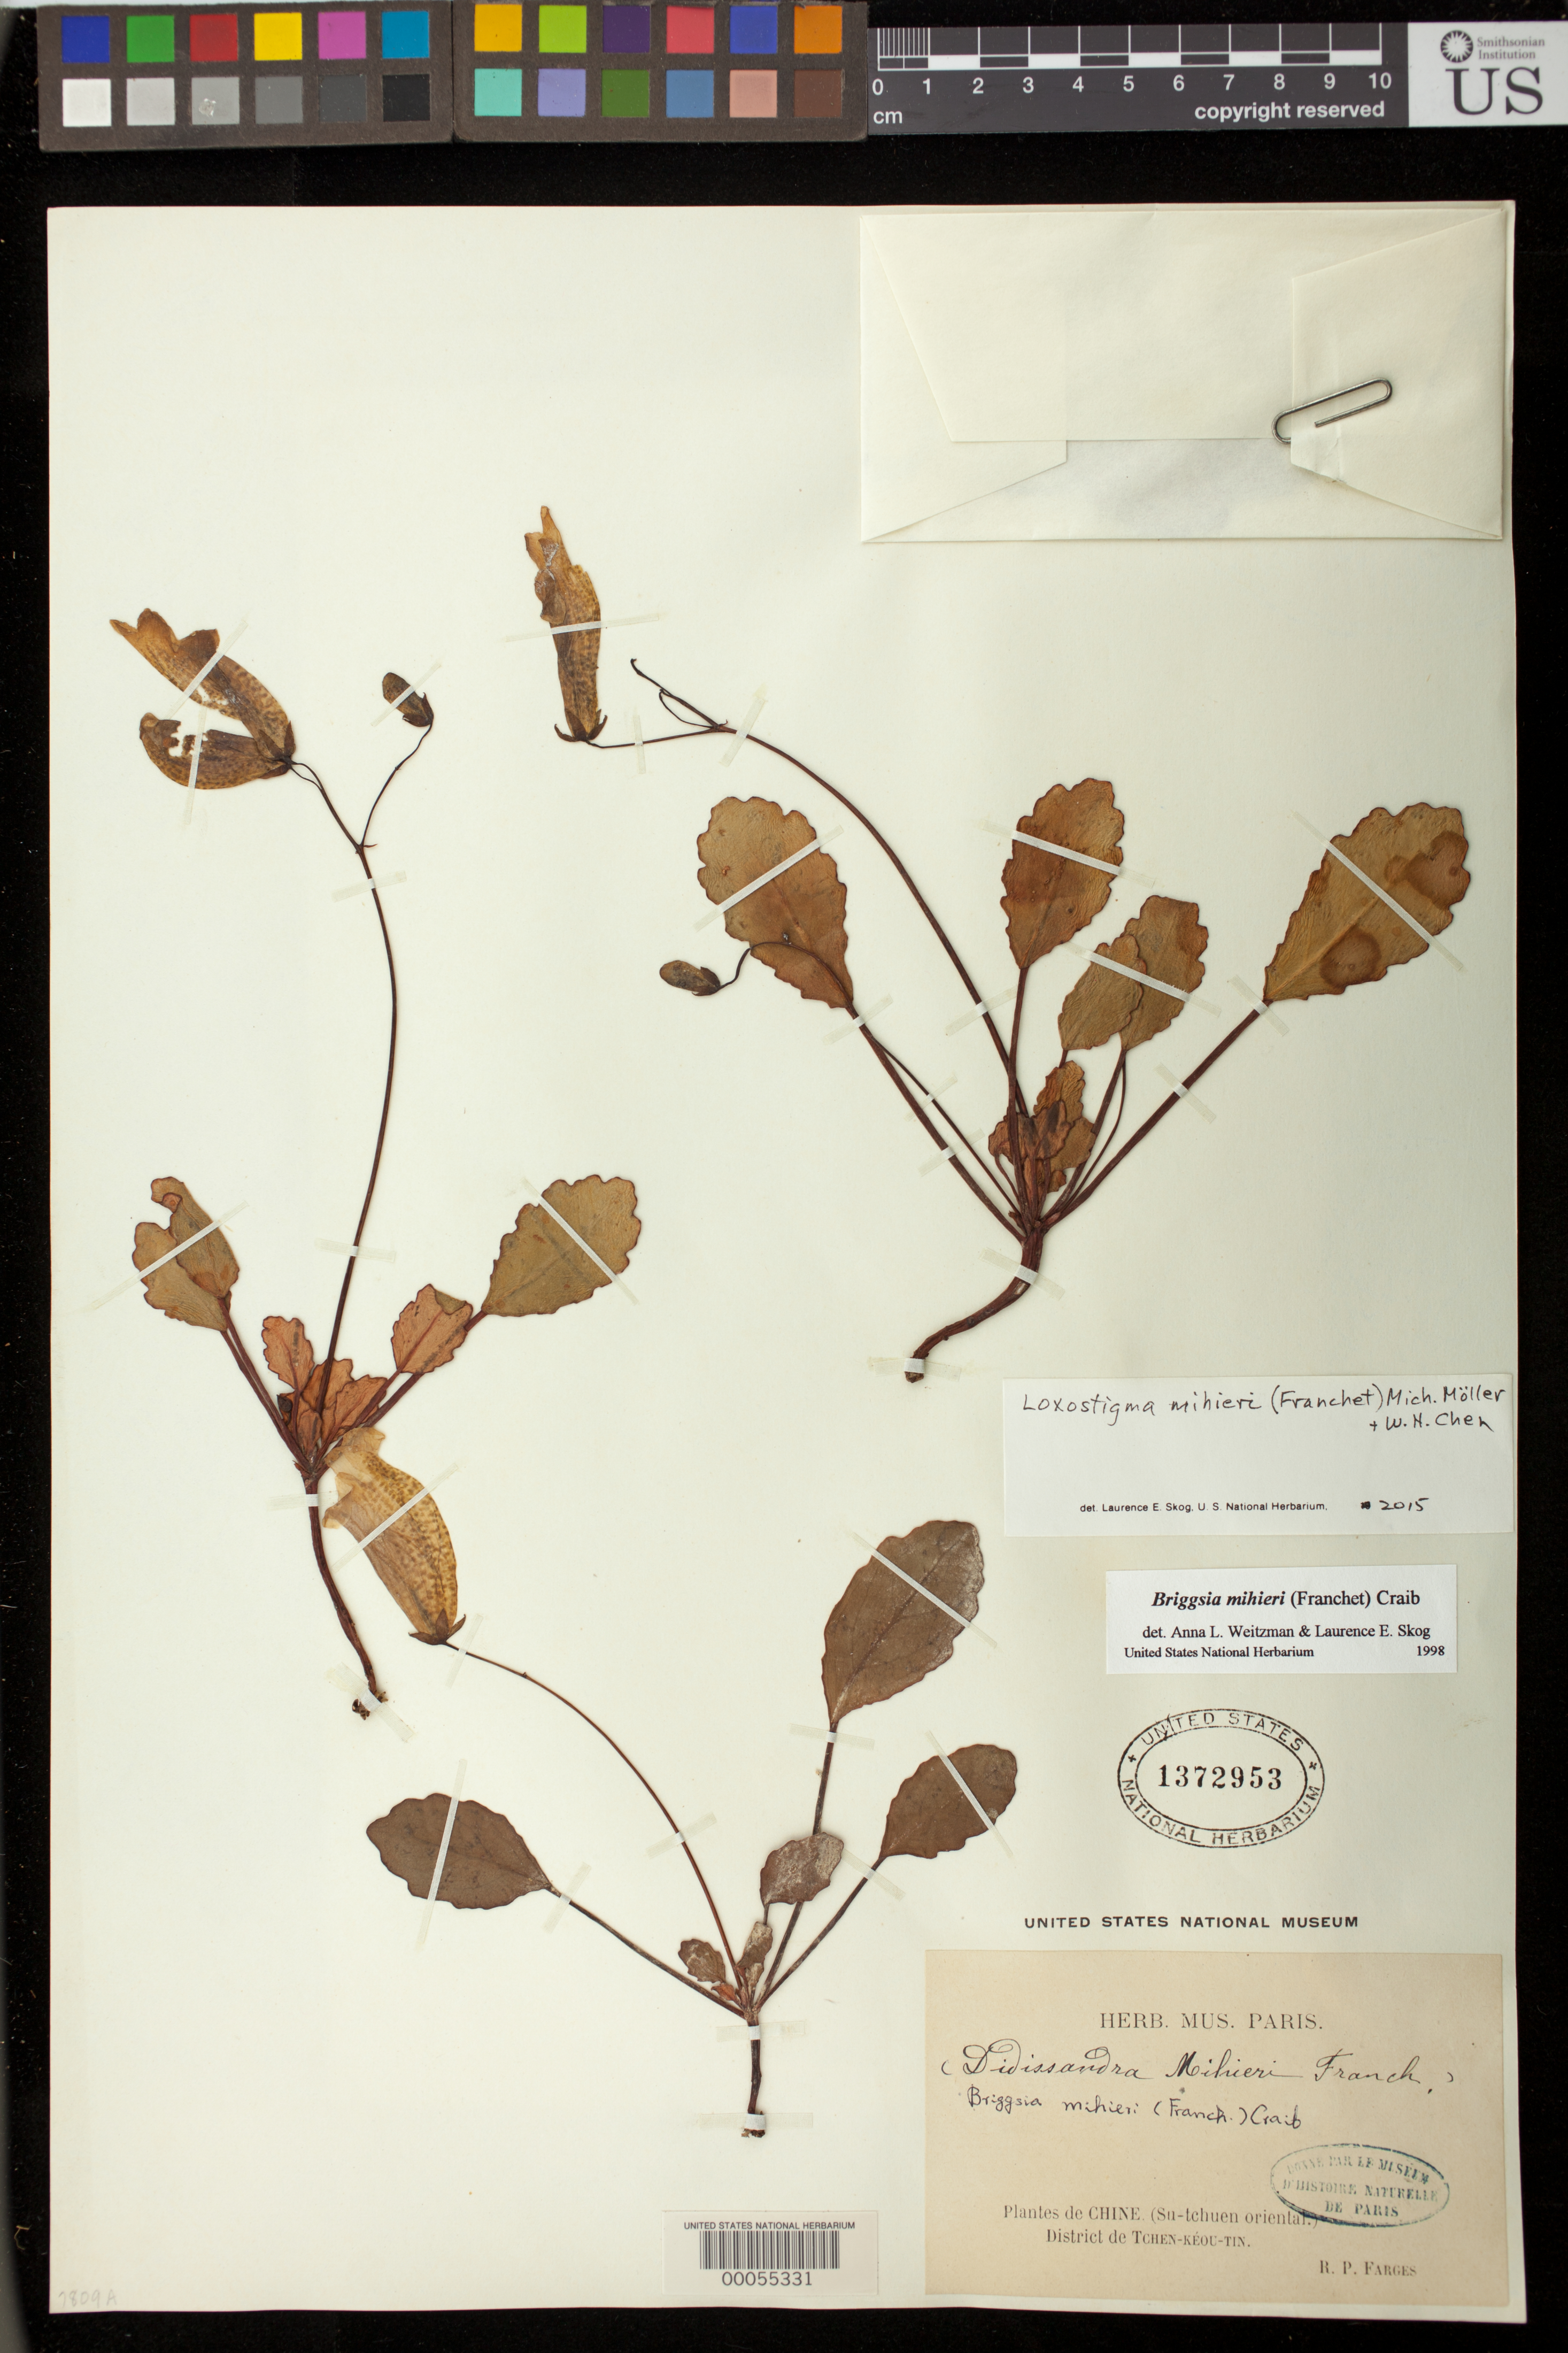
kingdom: Plantae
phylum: Tracheophyta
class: Magnoliopsida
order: Lamiales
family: Gesneriaceae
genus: Briggsia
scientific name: Briggsia mihieri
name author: (Franch.) Craib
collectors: R. Farges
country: China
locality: Tchen-keou-tin dist., Plantes de chine (su-tchuen oriental)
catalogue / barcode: US 1372953